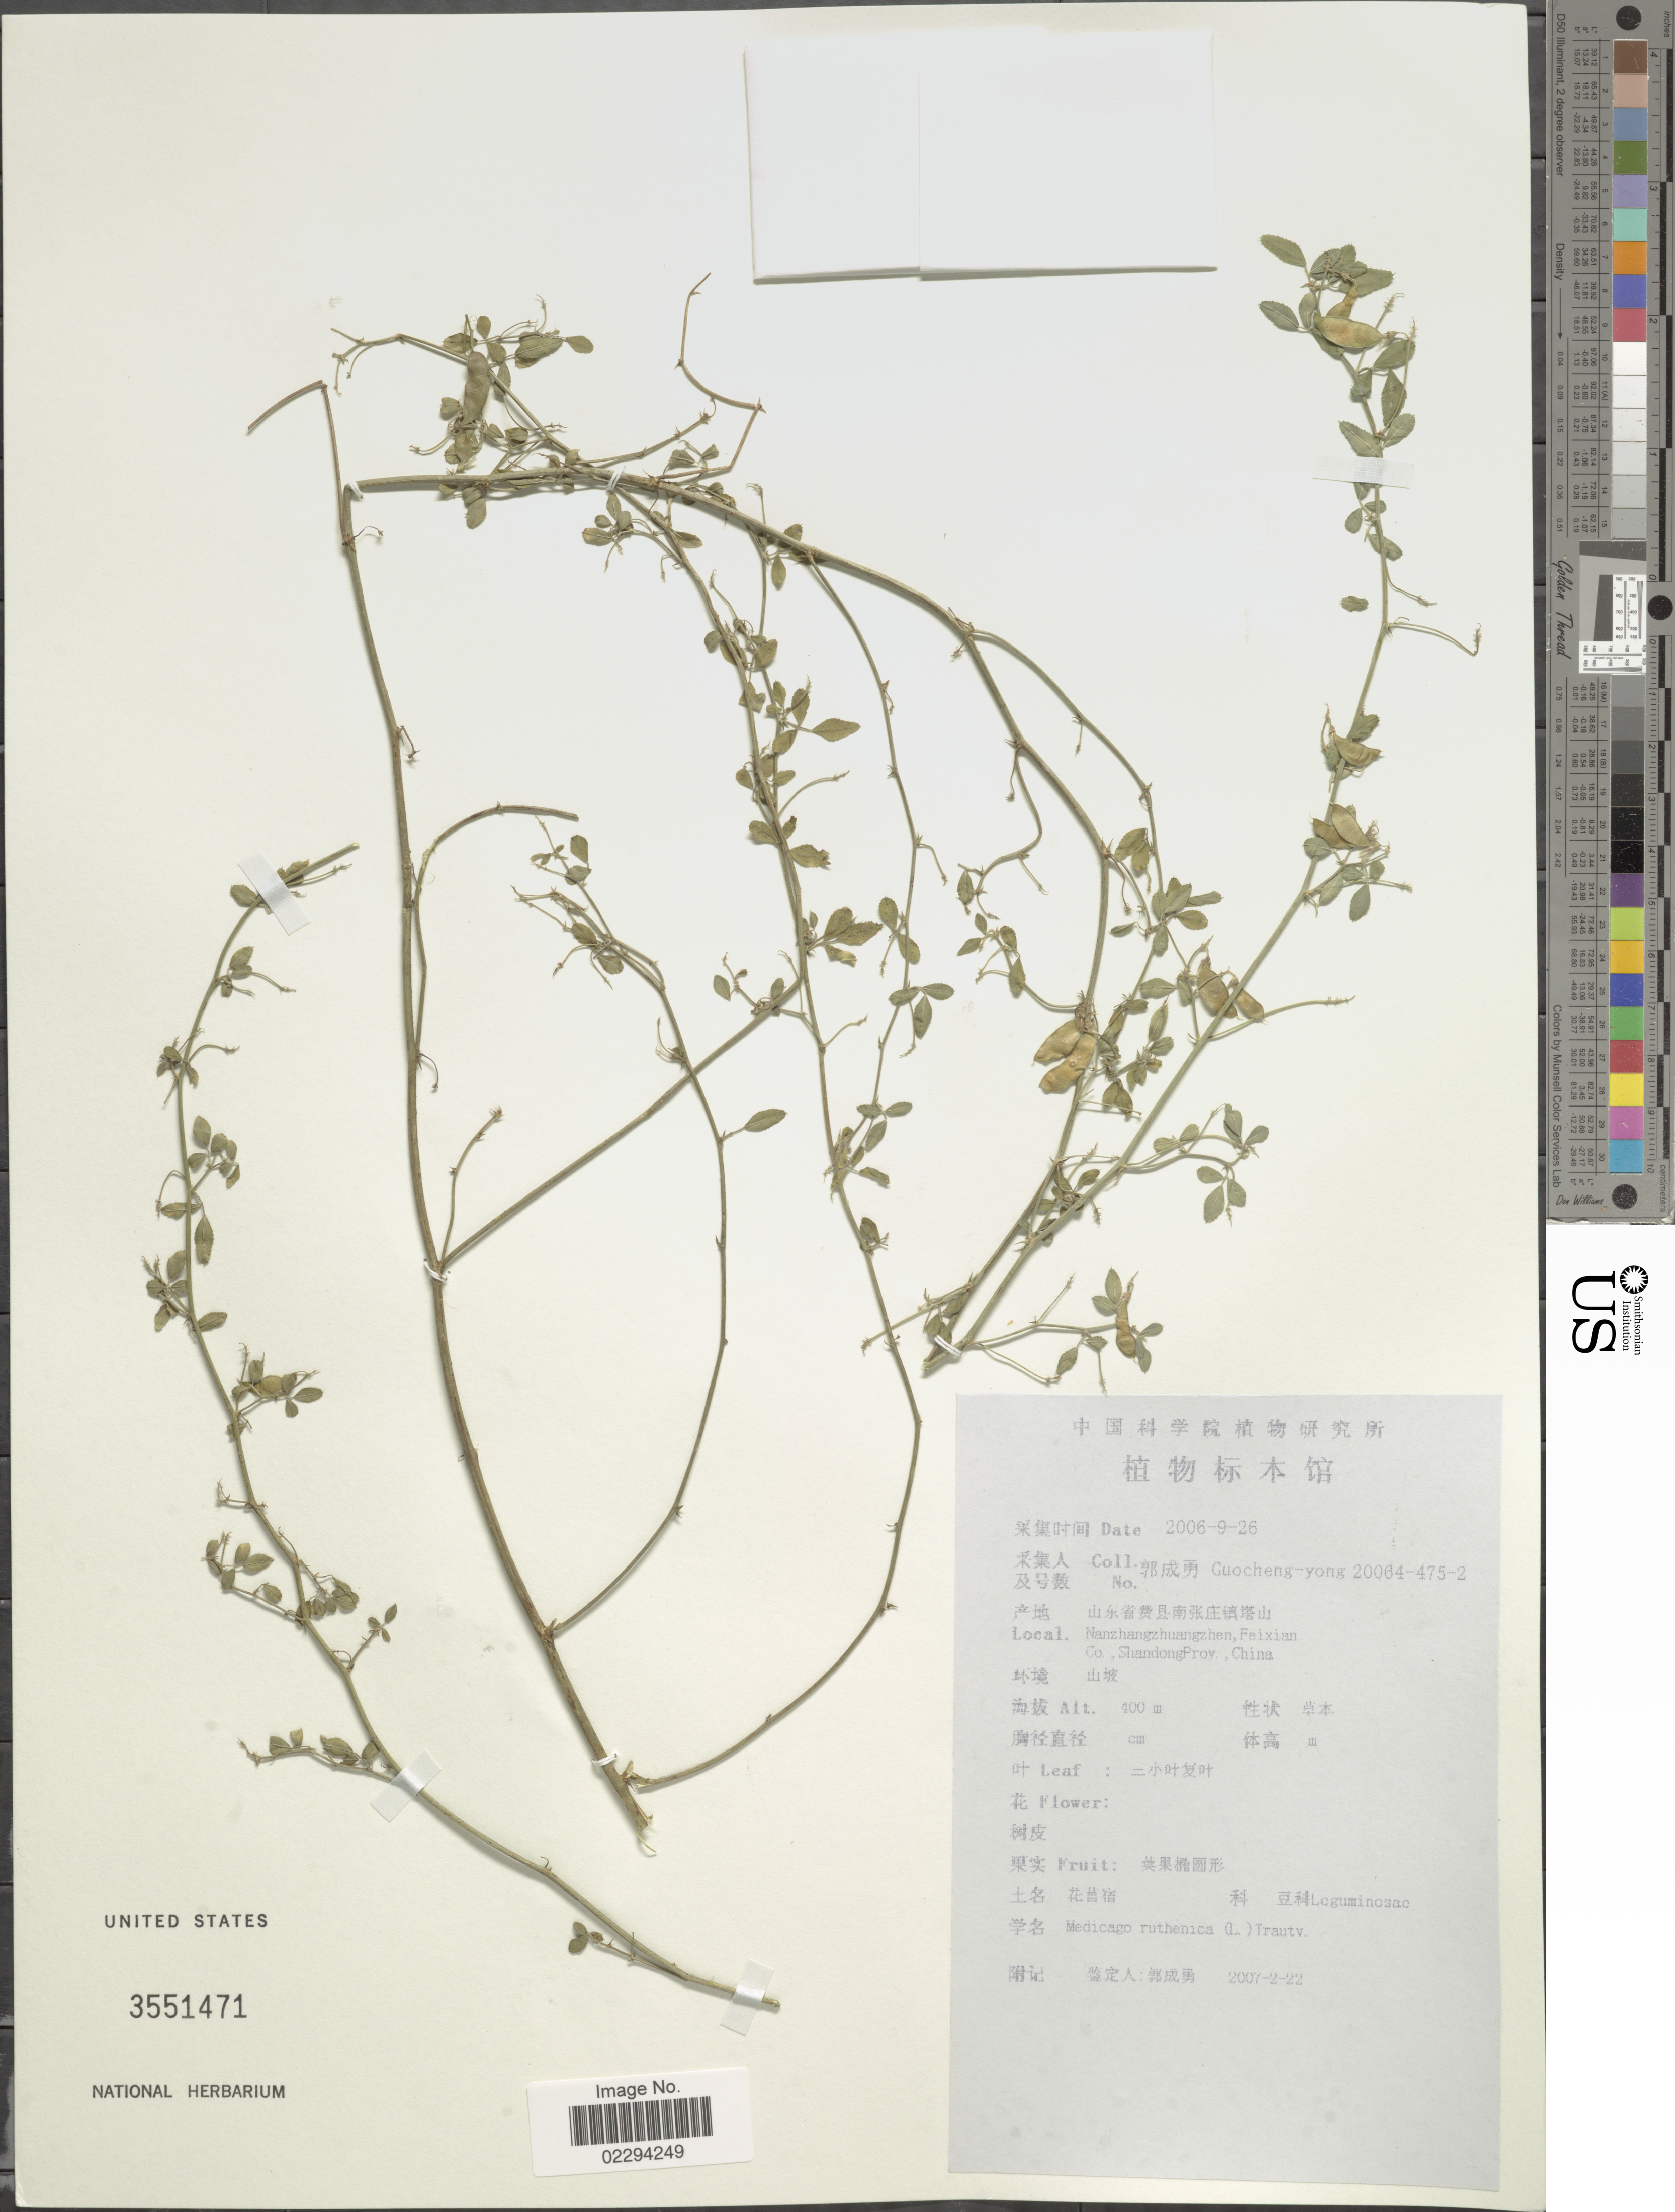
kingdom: Plantae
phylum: Tracheophyta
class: Magnoliopsida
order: Fabales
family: Fabaceae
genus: Medicago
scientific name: Medicago ruthenica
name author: (L.) Trautv.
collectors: Guo cheng-yong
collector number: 20064-475-2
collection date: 2006-09-26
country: China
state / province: Shandong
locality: Nanzhangzhuangzhen, Feixian Co.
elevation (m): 400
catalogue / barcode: US 3551471